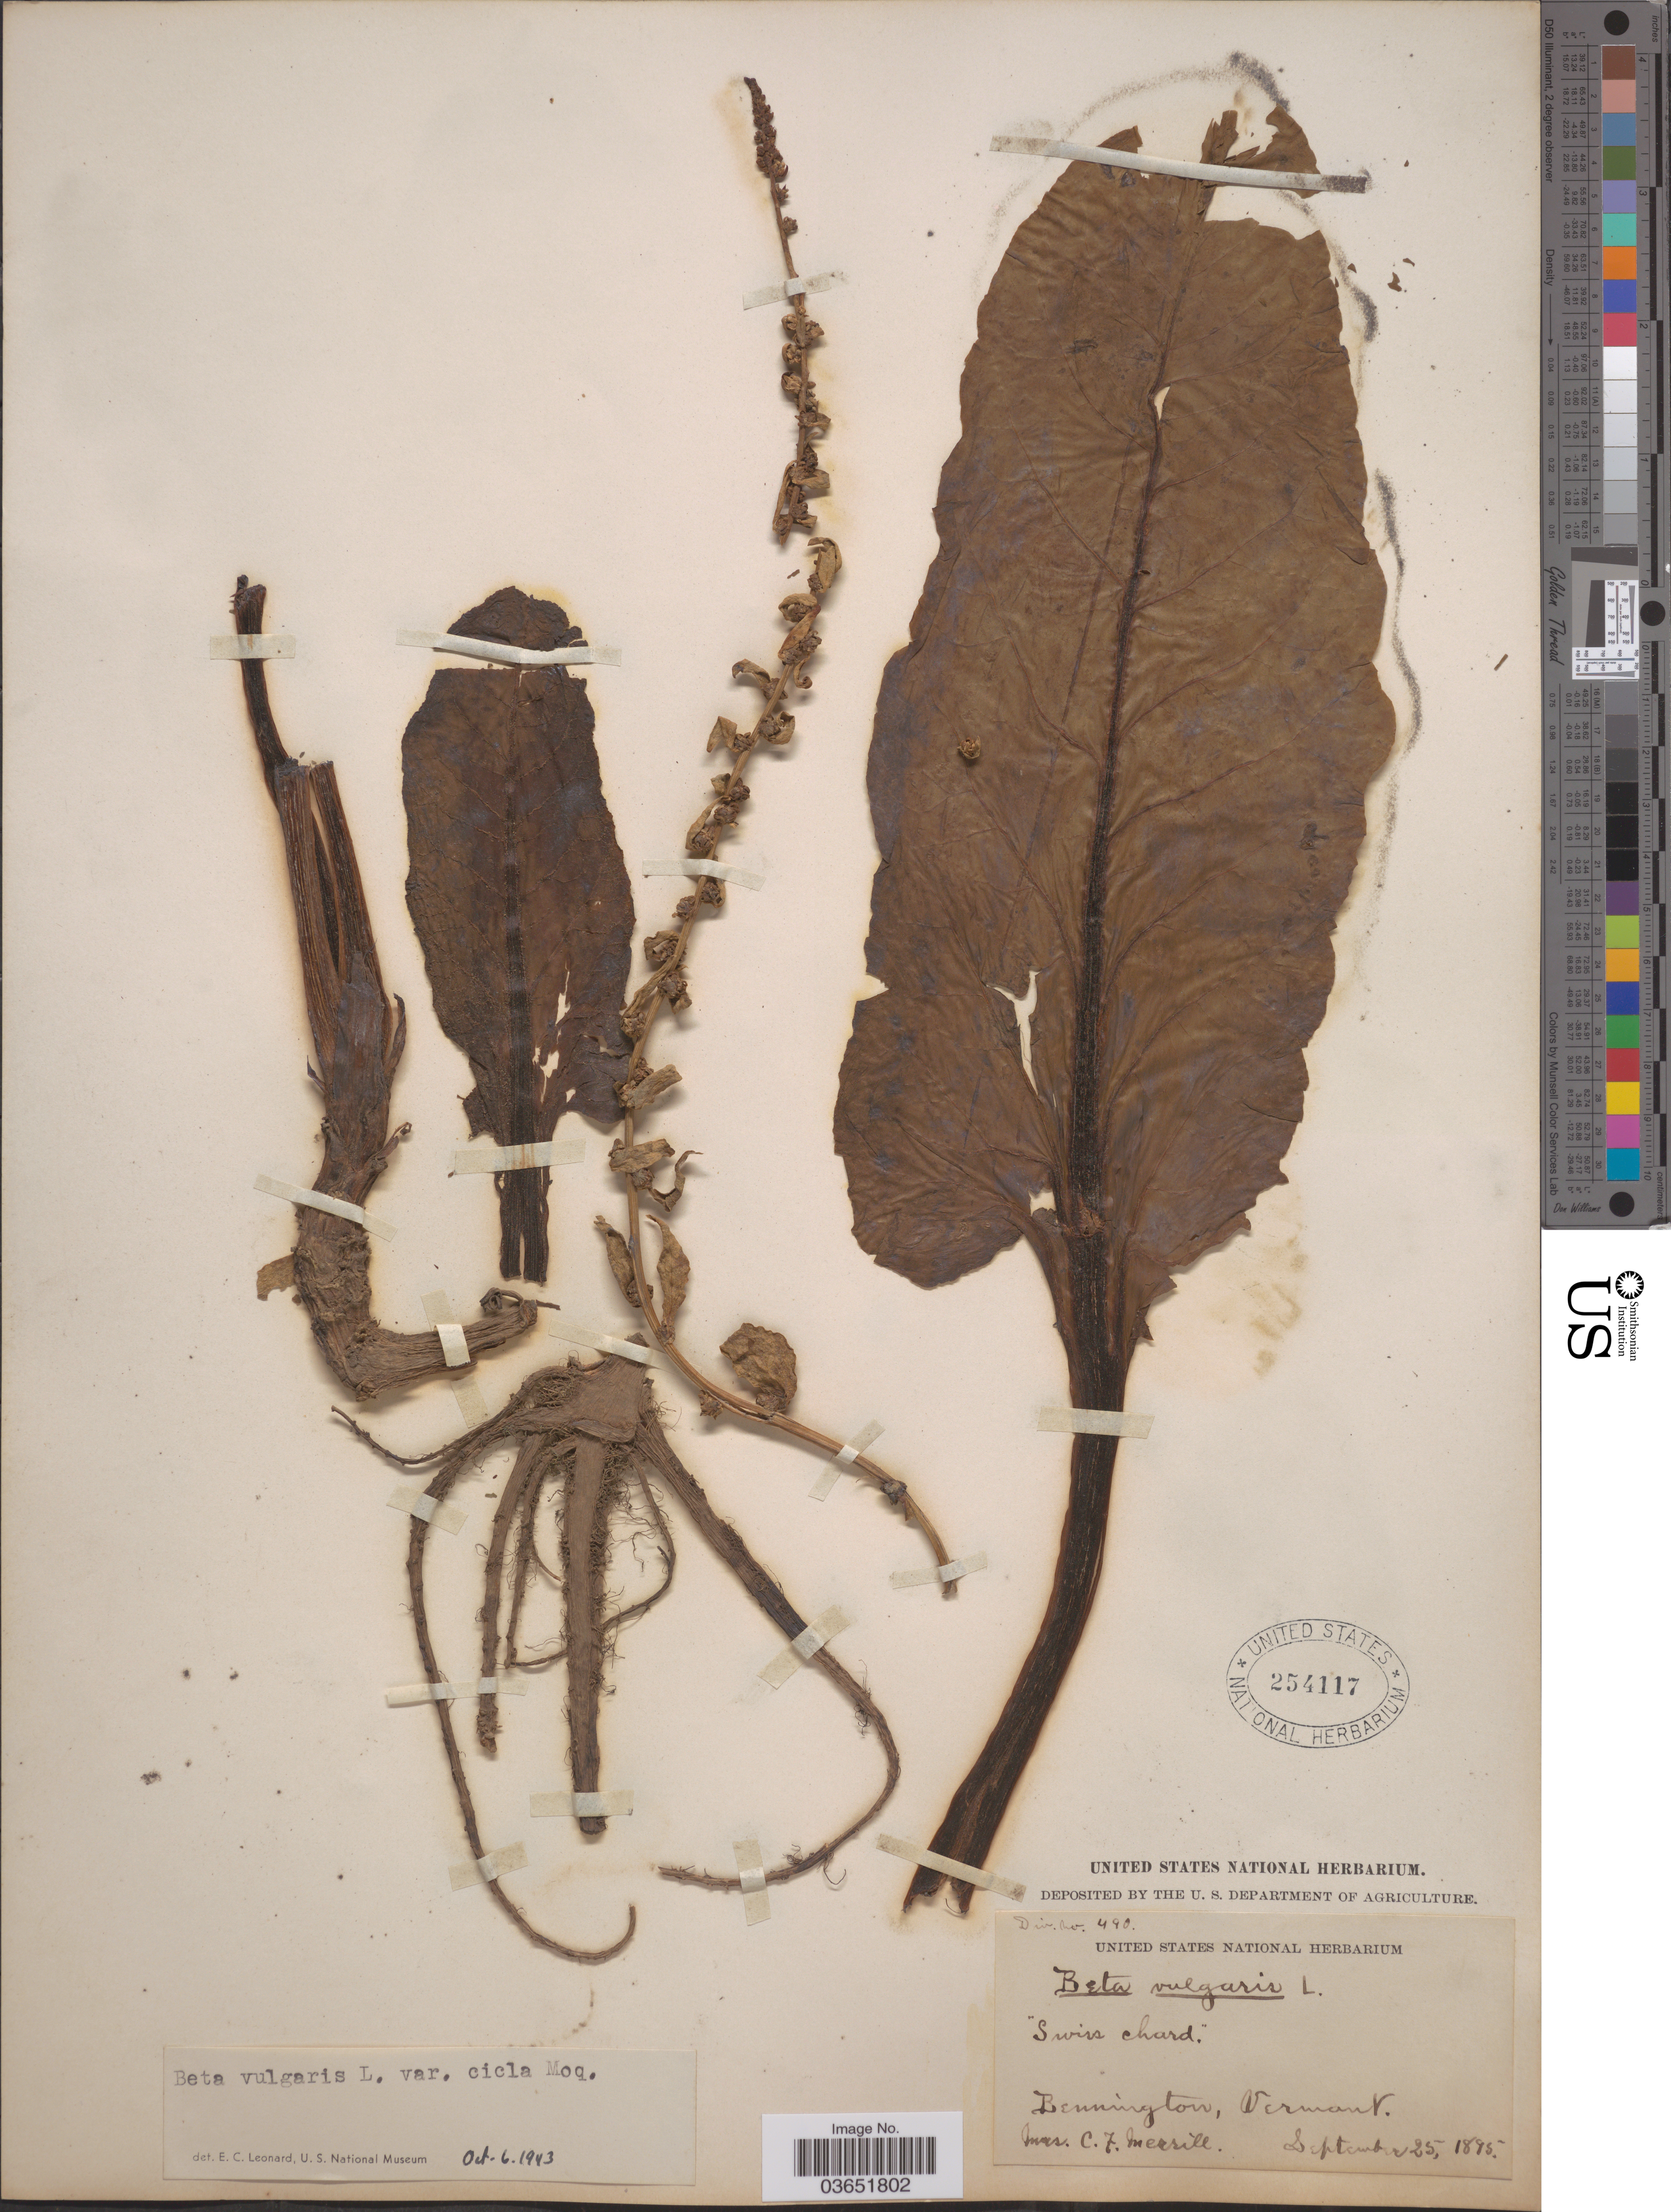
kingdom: Plantae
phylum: Tracheophyta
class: Magnoliopsida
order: Caryophyllales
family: Amaranthaceae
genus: Beta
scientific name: Beta vulgaris var. cicla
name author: L.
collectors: C. Merrill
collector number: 490?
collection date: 1895-09-25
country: United States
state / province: Vermont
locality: Bennington.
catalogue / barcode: US 254117